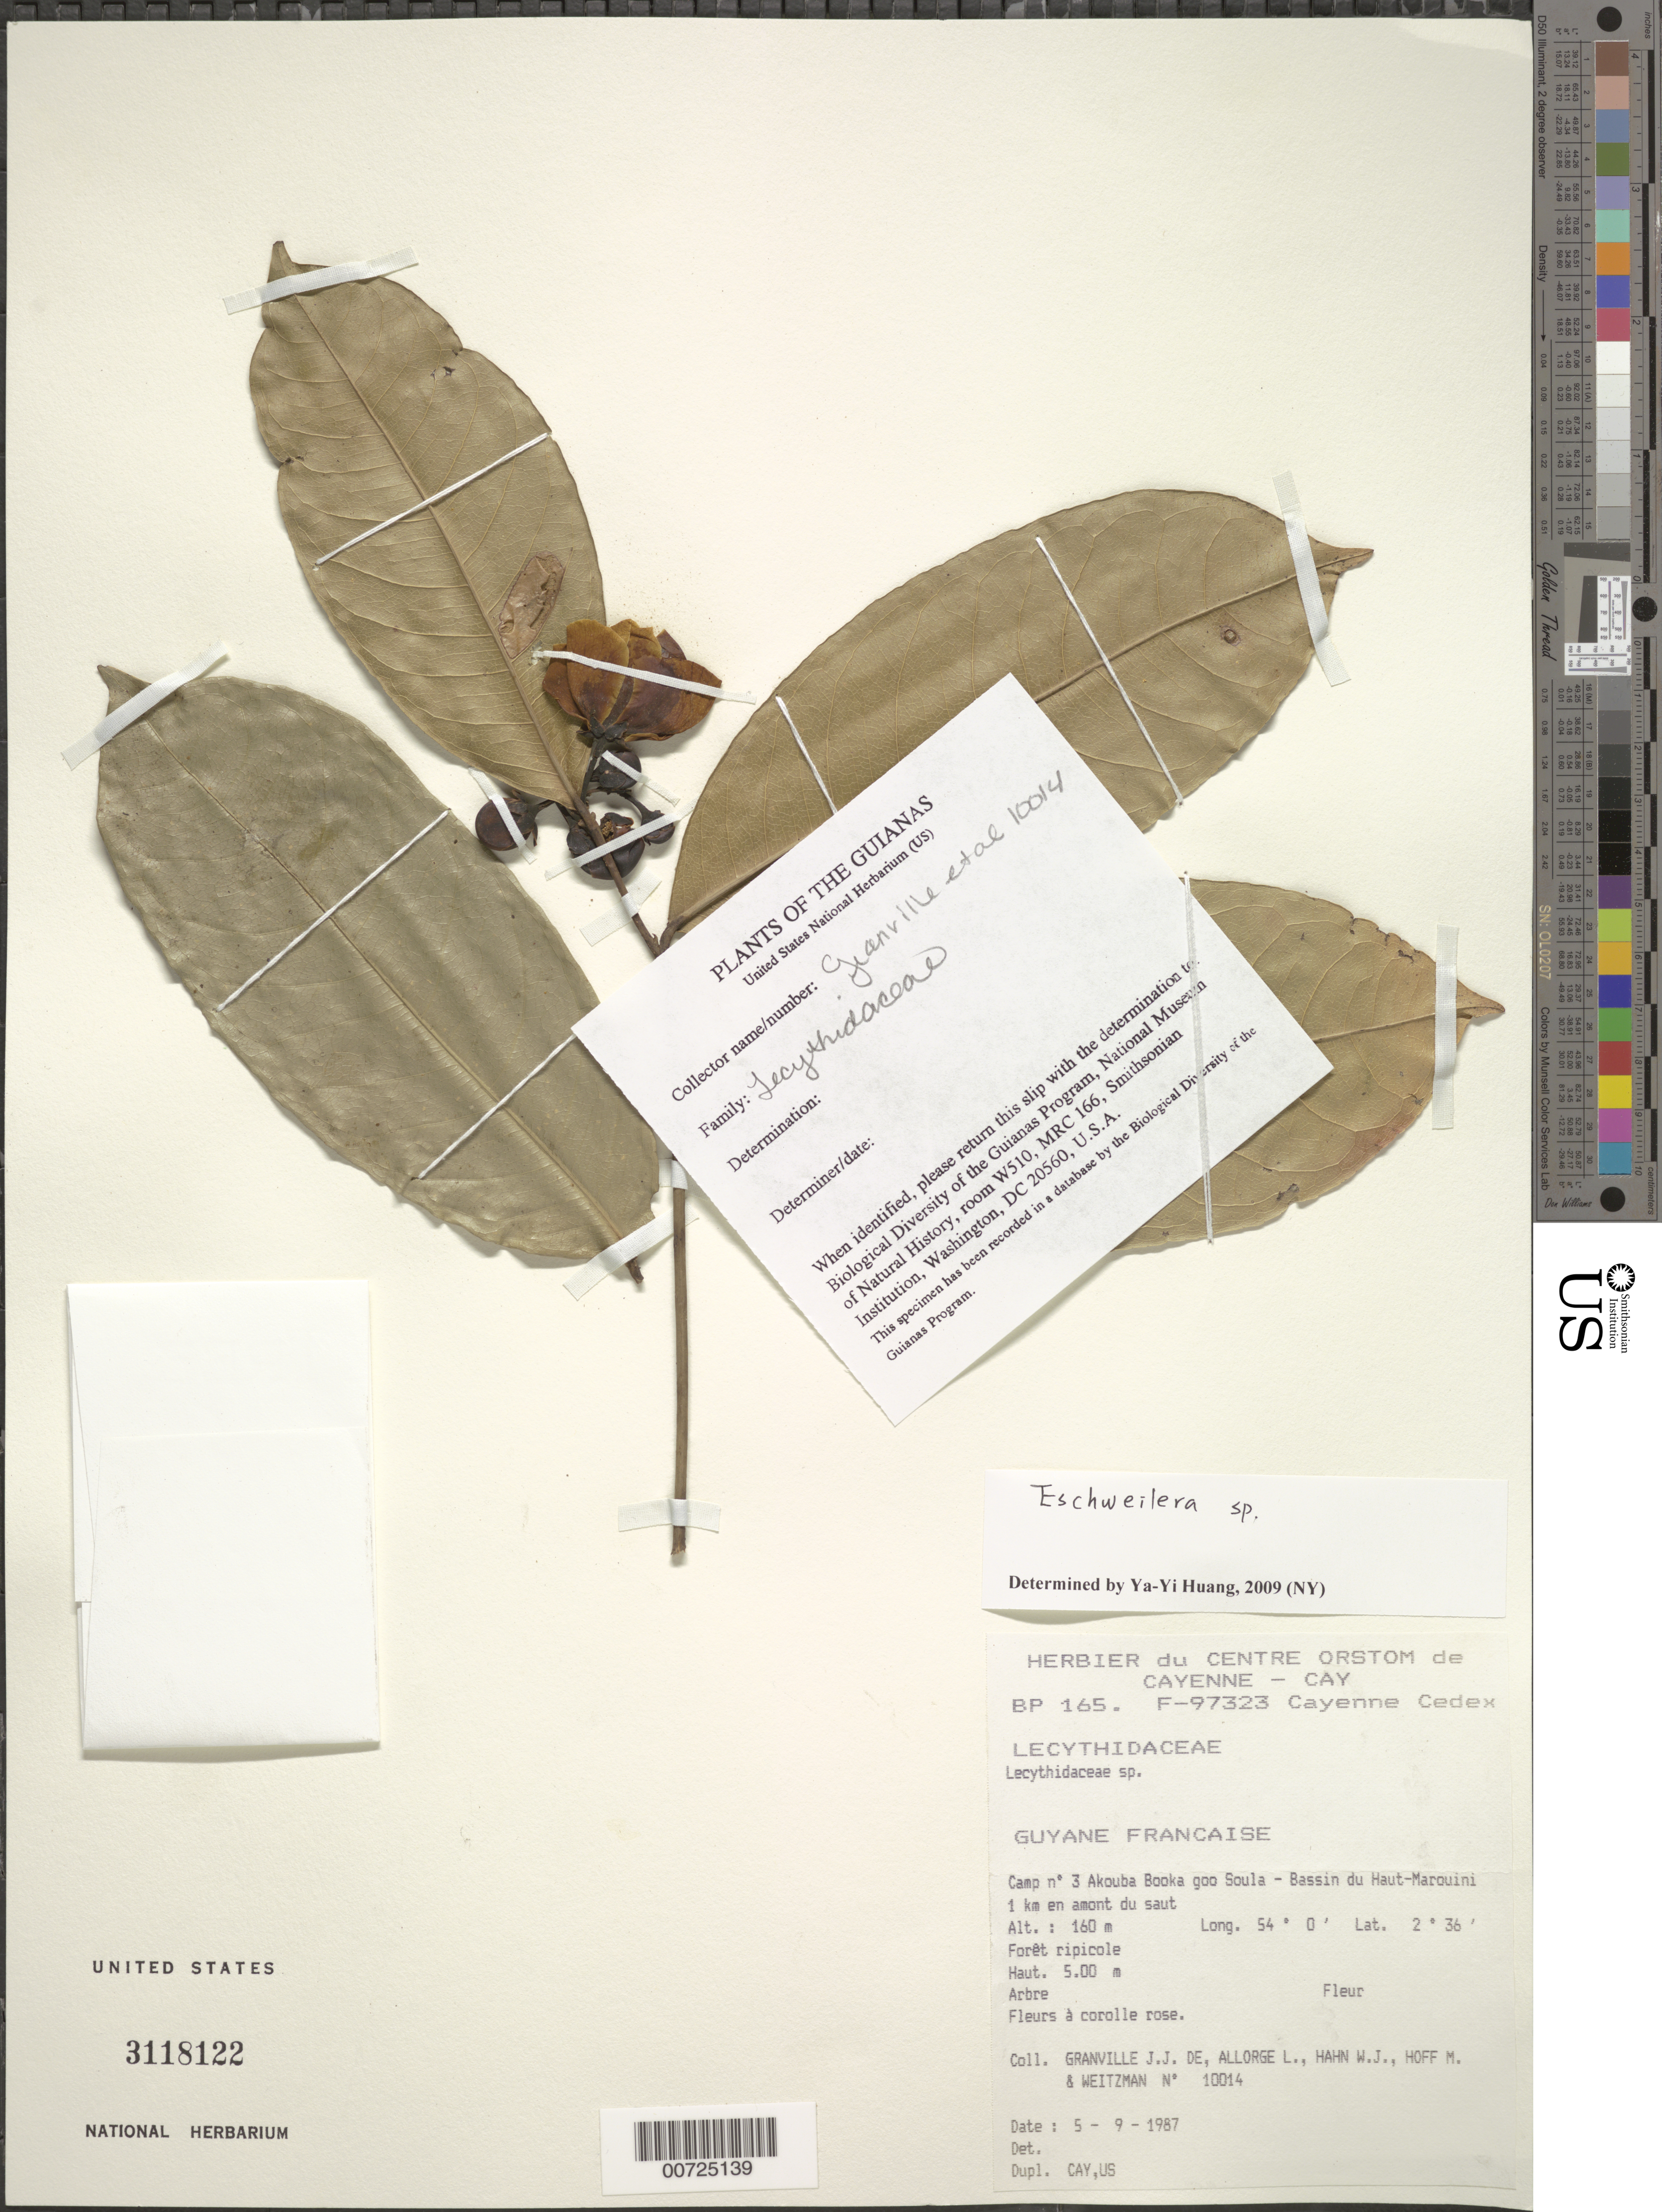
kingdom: Plantae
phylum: Tracheophyta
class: Magnoliopsida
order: Ericales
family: Lecythidaceae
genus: Eschweilera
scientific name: Eschweilera sp.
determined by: Huang, Y. Y.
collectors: J.-J. de Granville, L. Allorge, W. J. Hahn, M. Hoff & A. L. Weitzman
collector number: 10014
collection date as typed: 5-Sep-87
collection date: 1987-09-05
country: French Guiana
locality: Akouba Booka goo Soula, Camp #3, Bassin du Haut Marouini. 1 km en amont du saut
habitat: Riparian forest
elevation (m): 160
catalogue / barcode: US 3118122